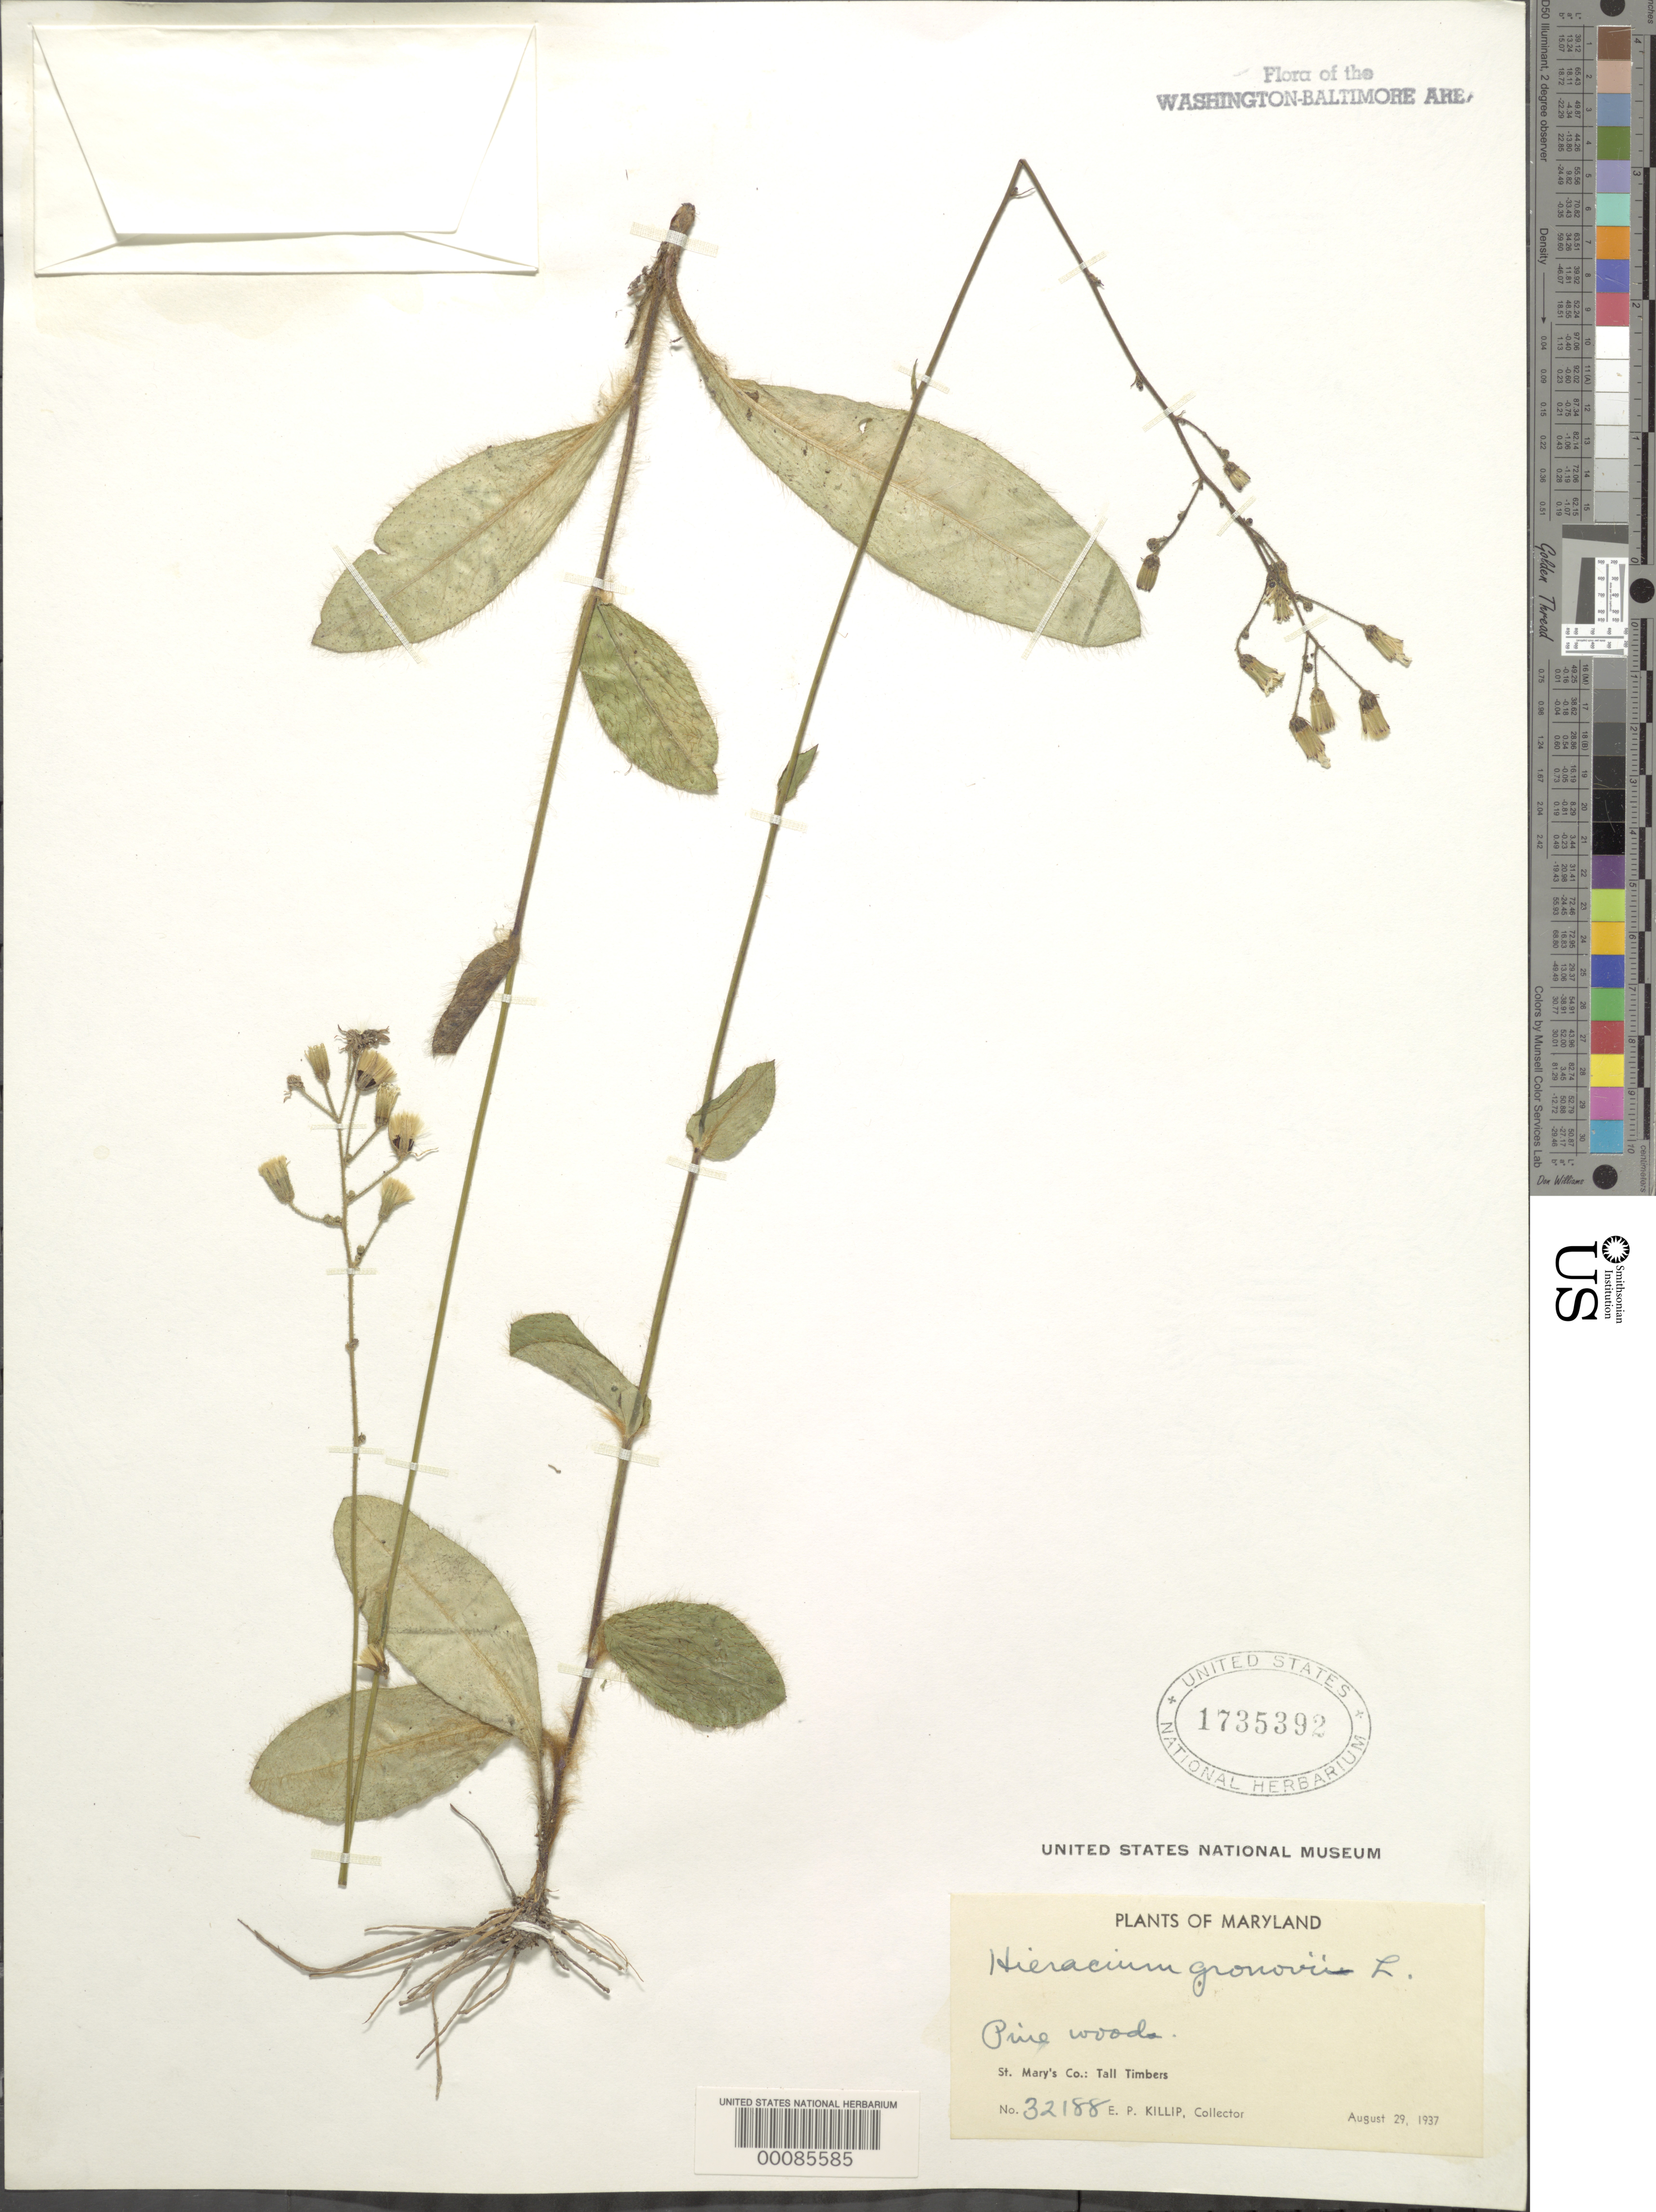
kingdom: Plantae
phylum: Tracheophyta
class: Magnoliopsida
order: Asterales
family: Asteraceae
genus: Hieracium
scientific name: Hieracium gronovii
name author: L.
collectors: E. P. Killip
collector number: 32188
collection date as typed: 29 Aug 1937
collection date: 1937-08-29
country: United States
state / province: Maryland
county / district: St. Mary's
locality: Tall Timbers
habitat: Pine woods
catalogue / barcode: US 1735392